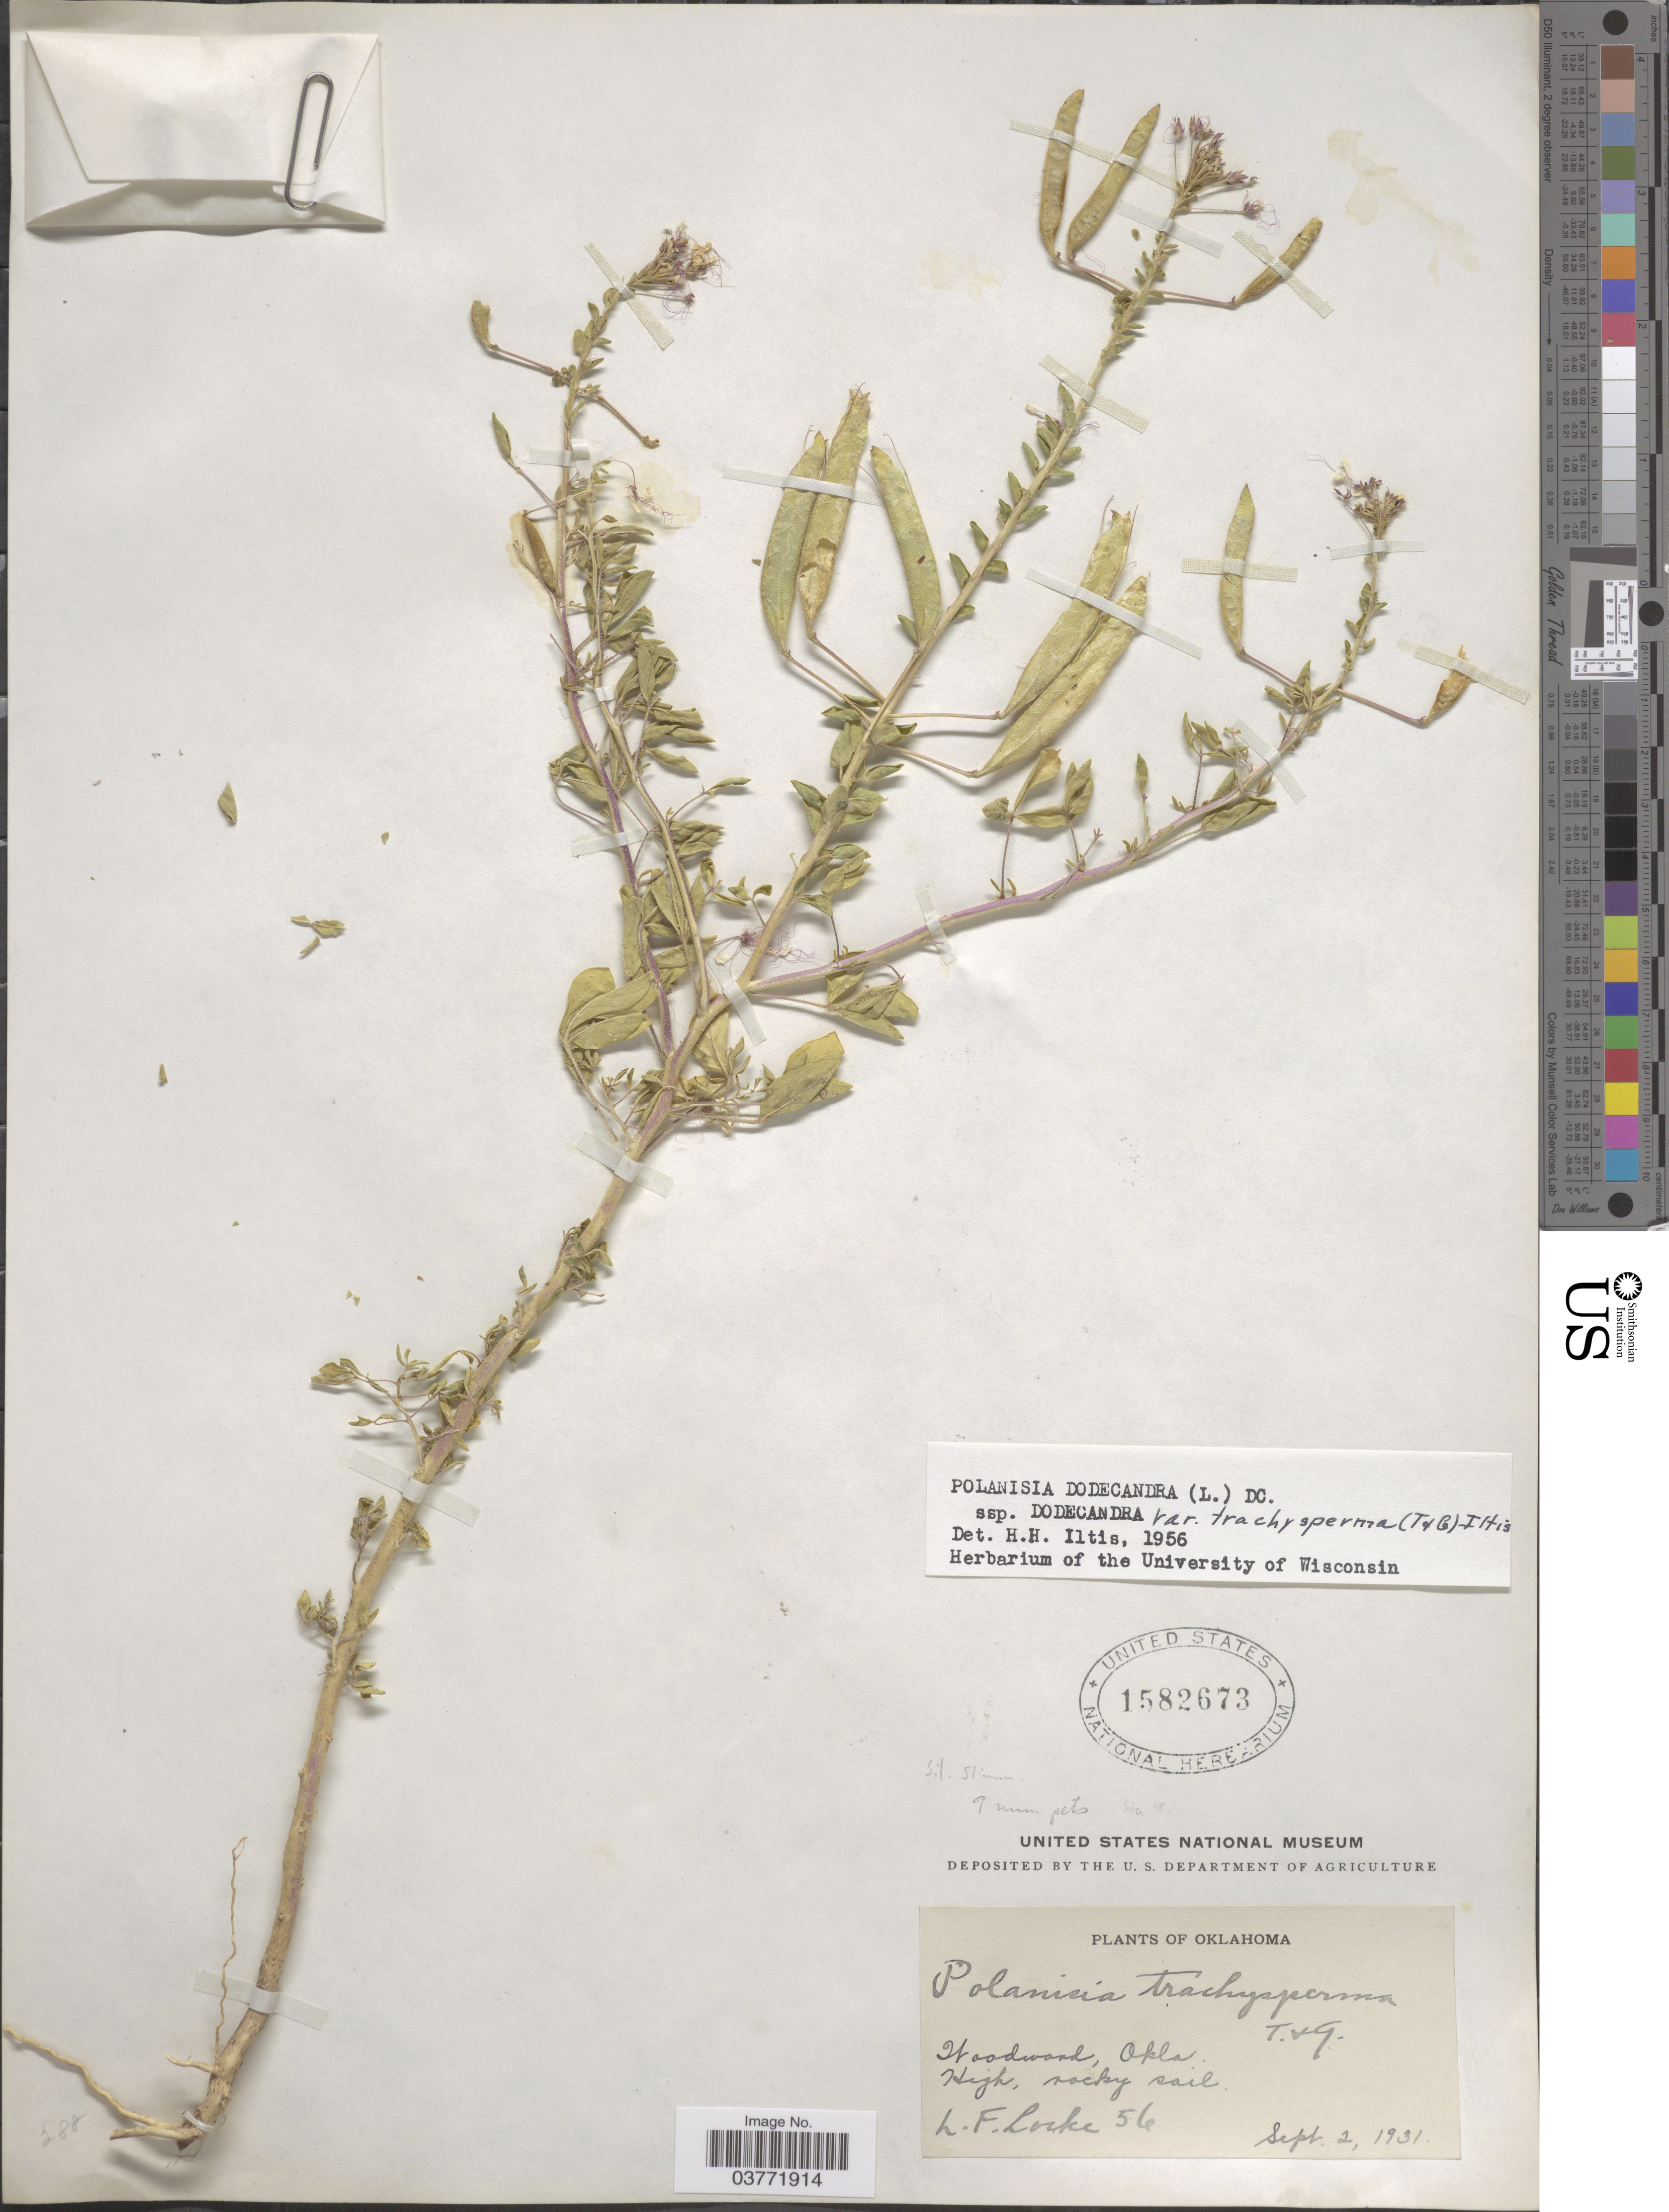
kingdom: Plantae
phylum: Tracheophyta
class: Magnoliopsida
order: Brassicales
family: Cleomaceae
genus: Polanisia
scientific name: Polanisia trachysperma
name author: Torr. & A. Gray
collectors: L. Locke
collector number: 56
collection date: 1931-07-02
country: United States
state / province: Oklahoma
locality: Woodward.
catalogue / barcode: US 1582673